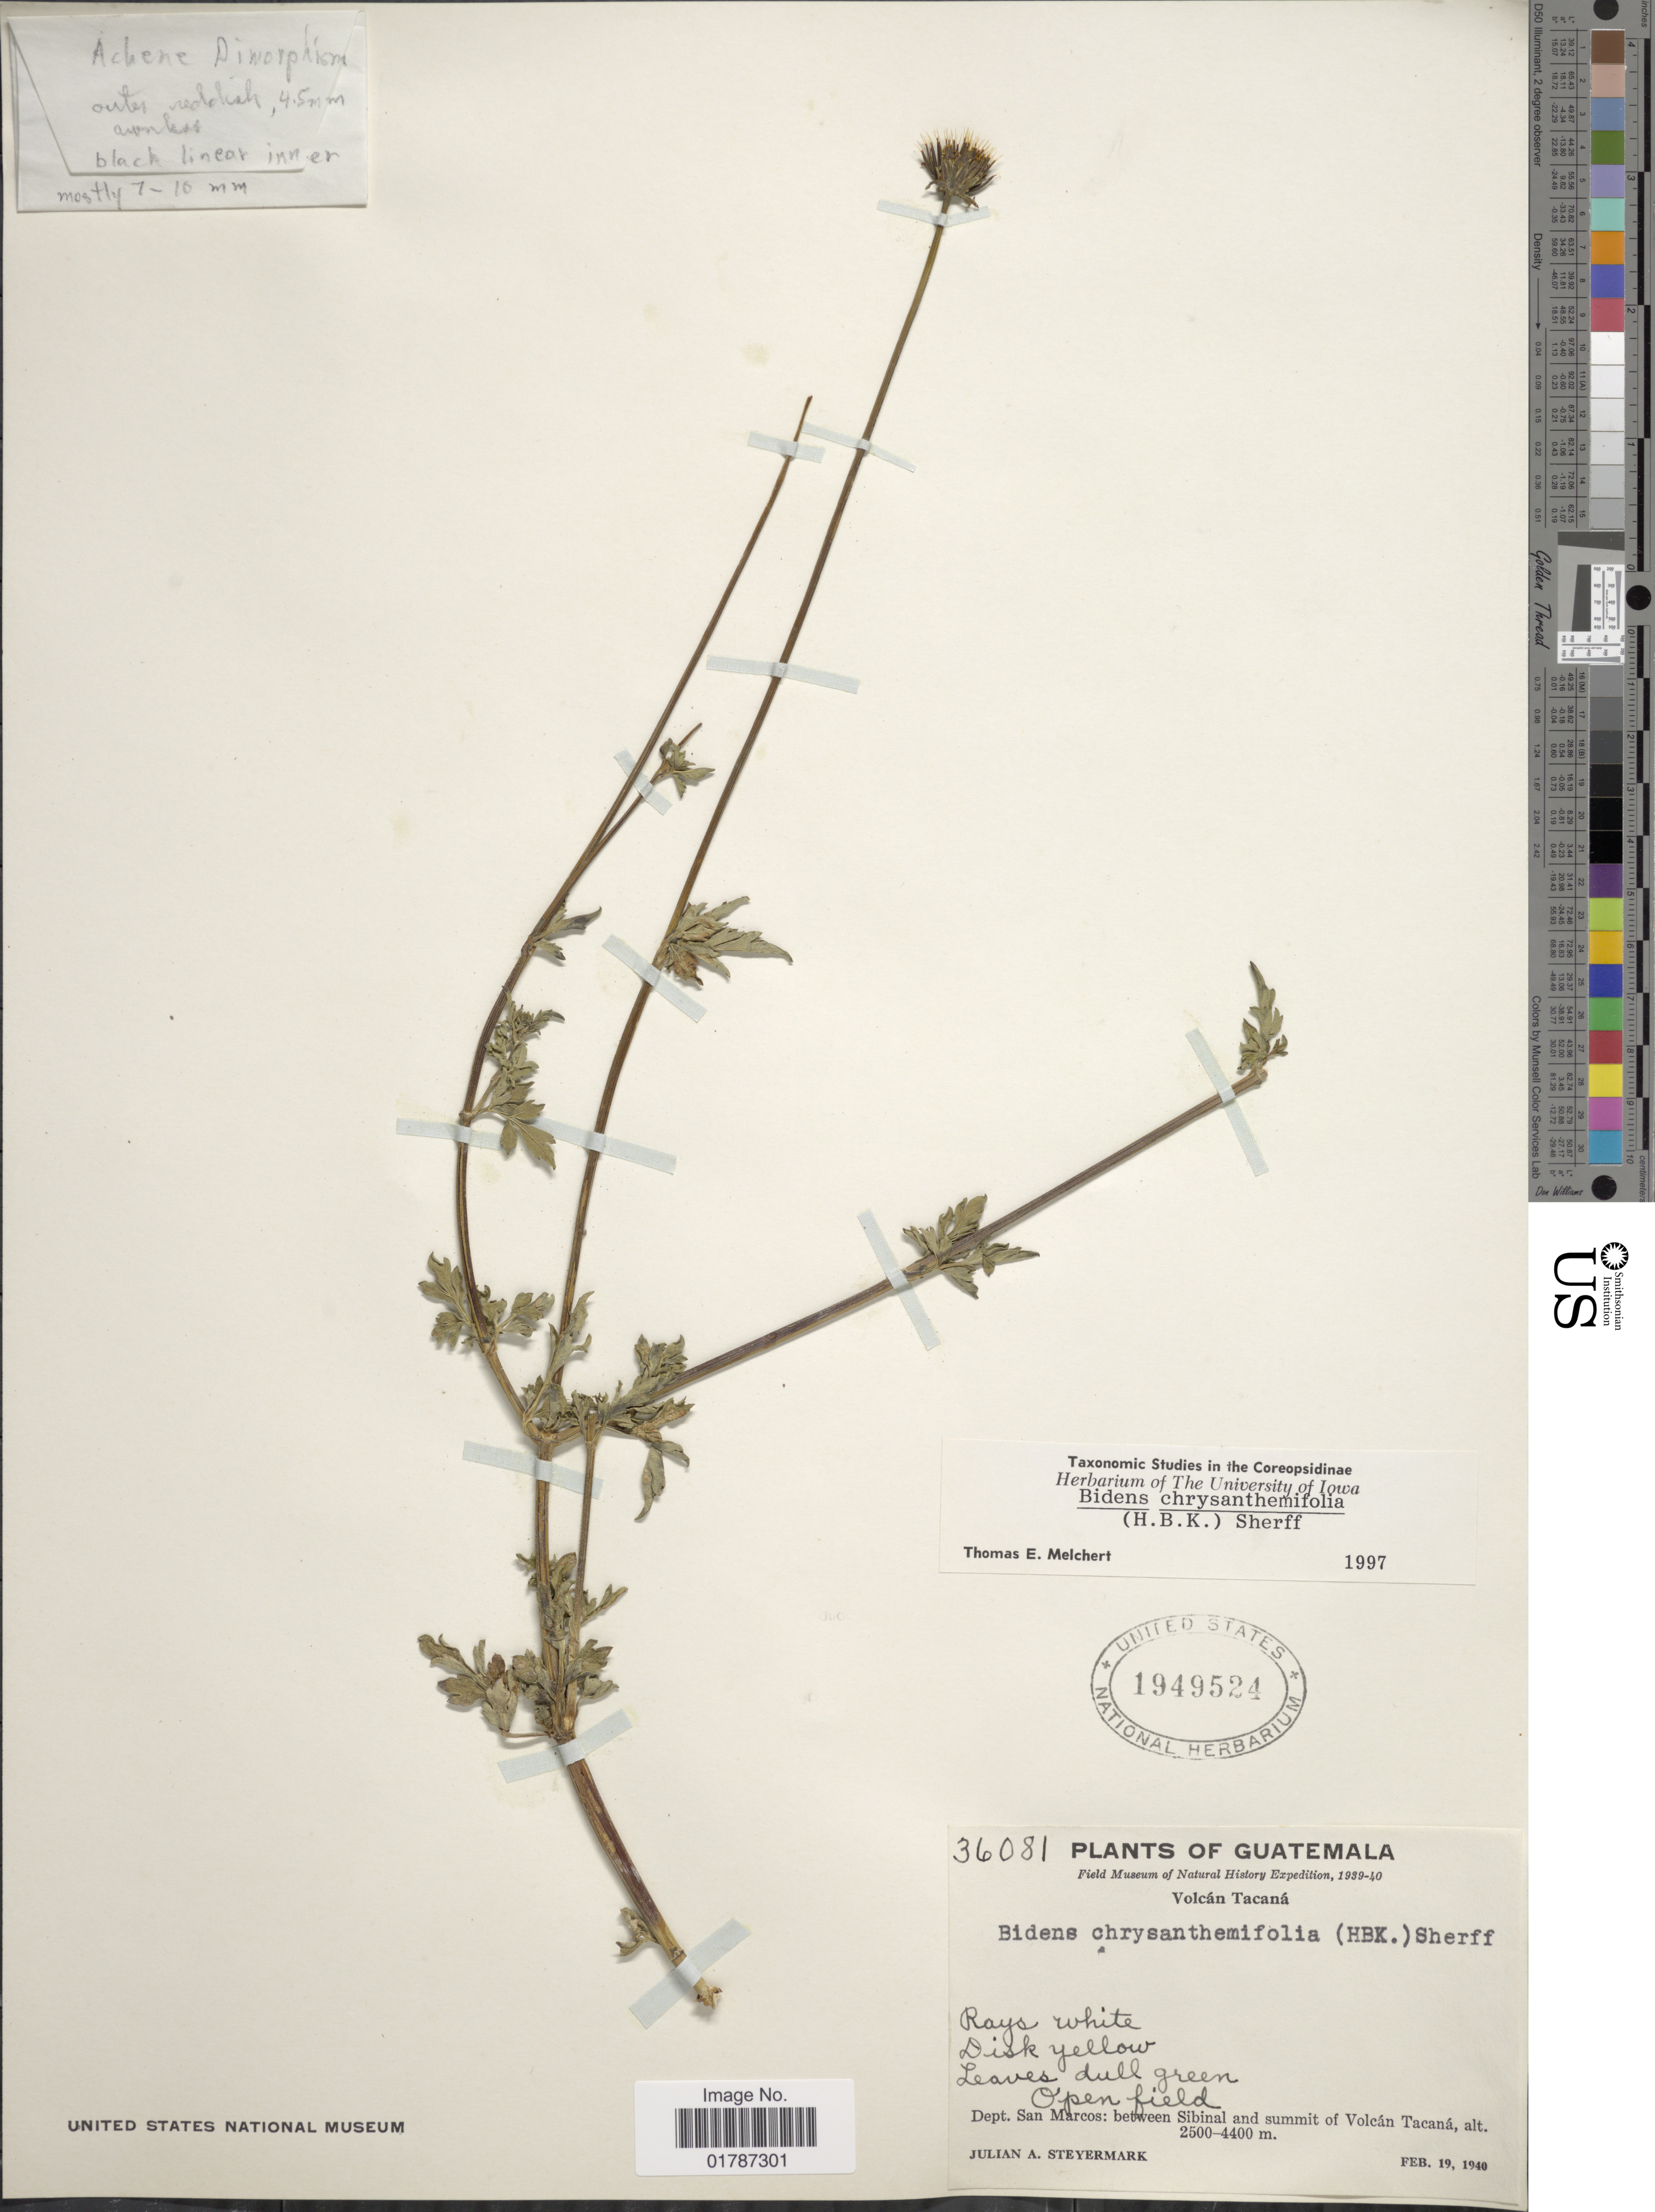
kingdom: Plantae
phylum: Tracheophyta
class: Magnoliopsida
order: Asterales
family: Asteraceae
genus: Bidens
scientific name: Bidens chrysanthemifolia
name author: (Kunth) Sherff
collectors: J. Steyermark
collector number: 36081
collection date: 1940-02-19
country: Guatemala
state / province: San Marcos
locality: Dept. San Marcos: between Sibinal and summit of Volcan Tacana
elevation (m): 2500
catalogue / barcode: US 1949524